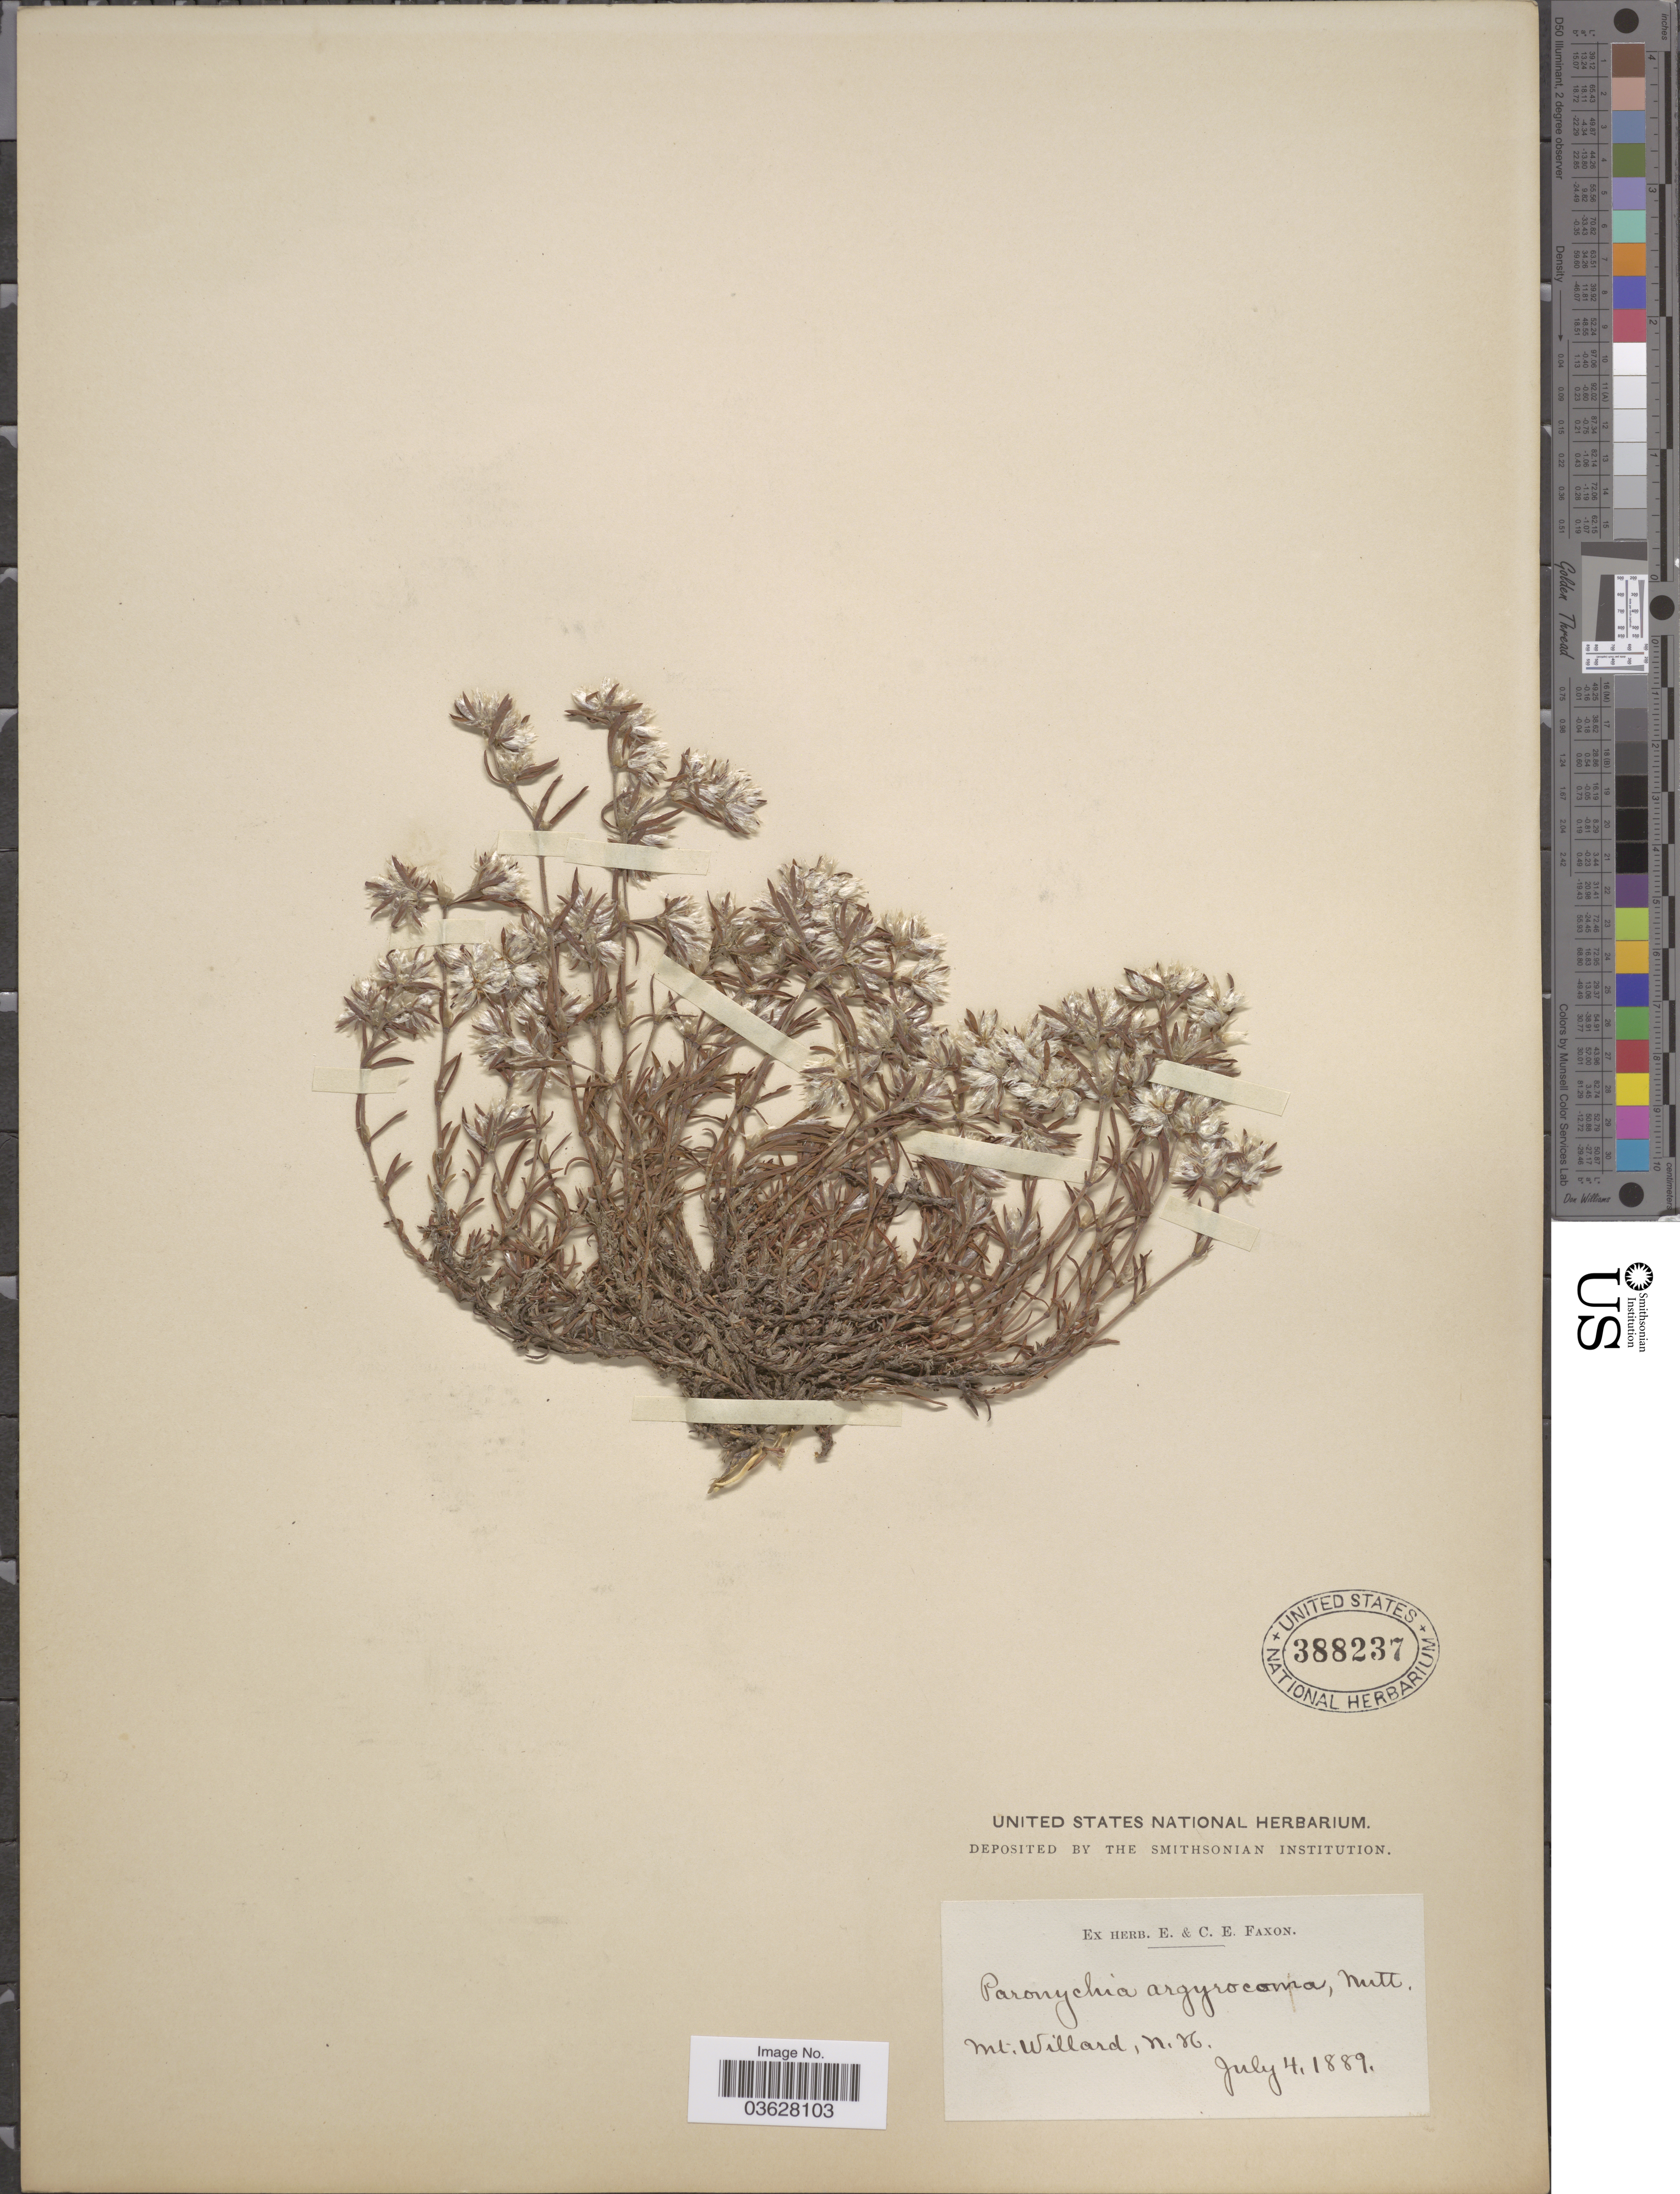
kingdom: Plantae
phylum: Tracheophyta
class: Magnoliopsida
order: Caryophyllales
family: Caryophyllaceae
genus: Paronychia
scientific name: Paronychia argyrocoma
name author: (Michx.) Nutt.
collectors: ex herb. E. & C.E. Faxon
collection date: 1889-07-04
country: United States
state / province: New Hampshire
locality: Mt. Willard.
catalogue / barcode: US 388237